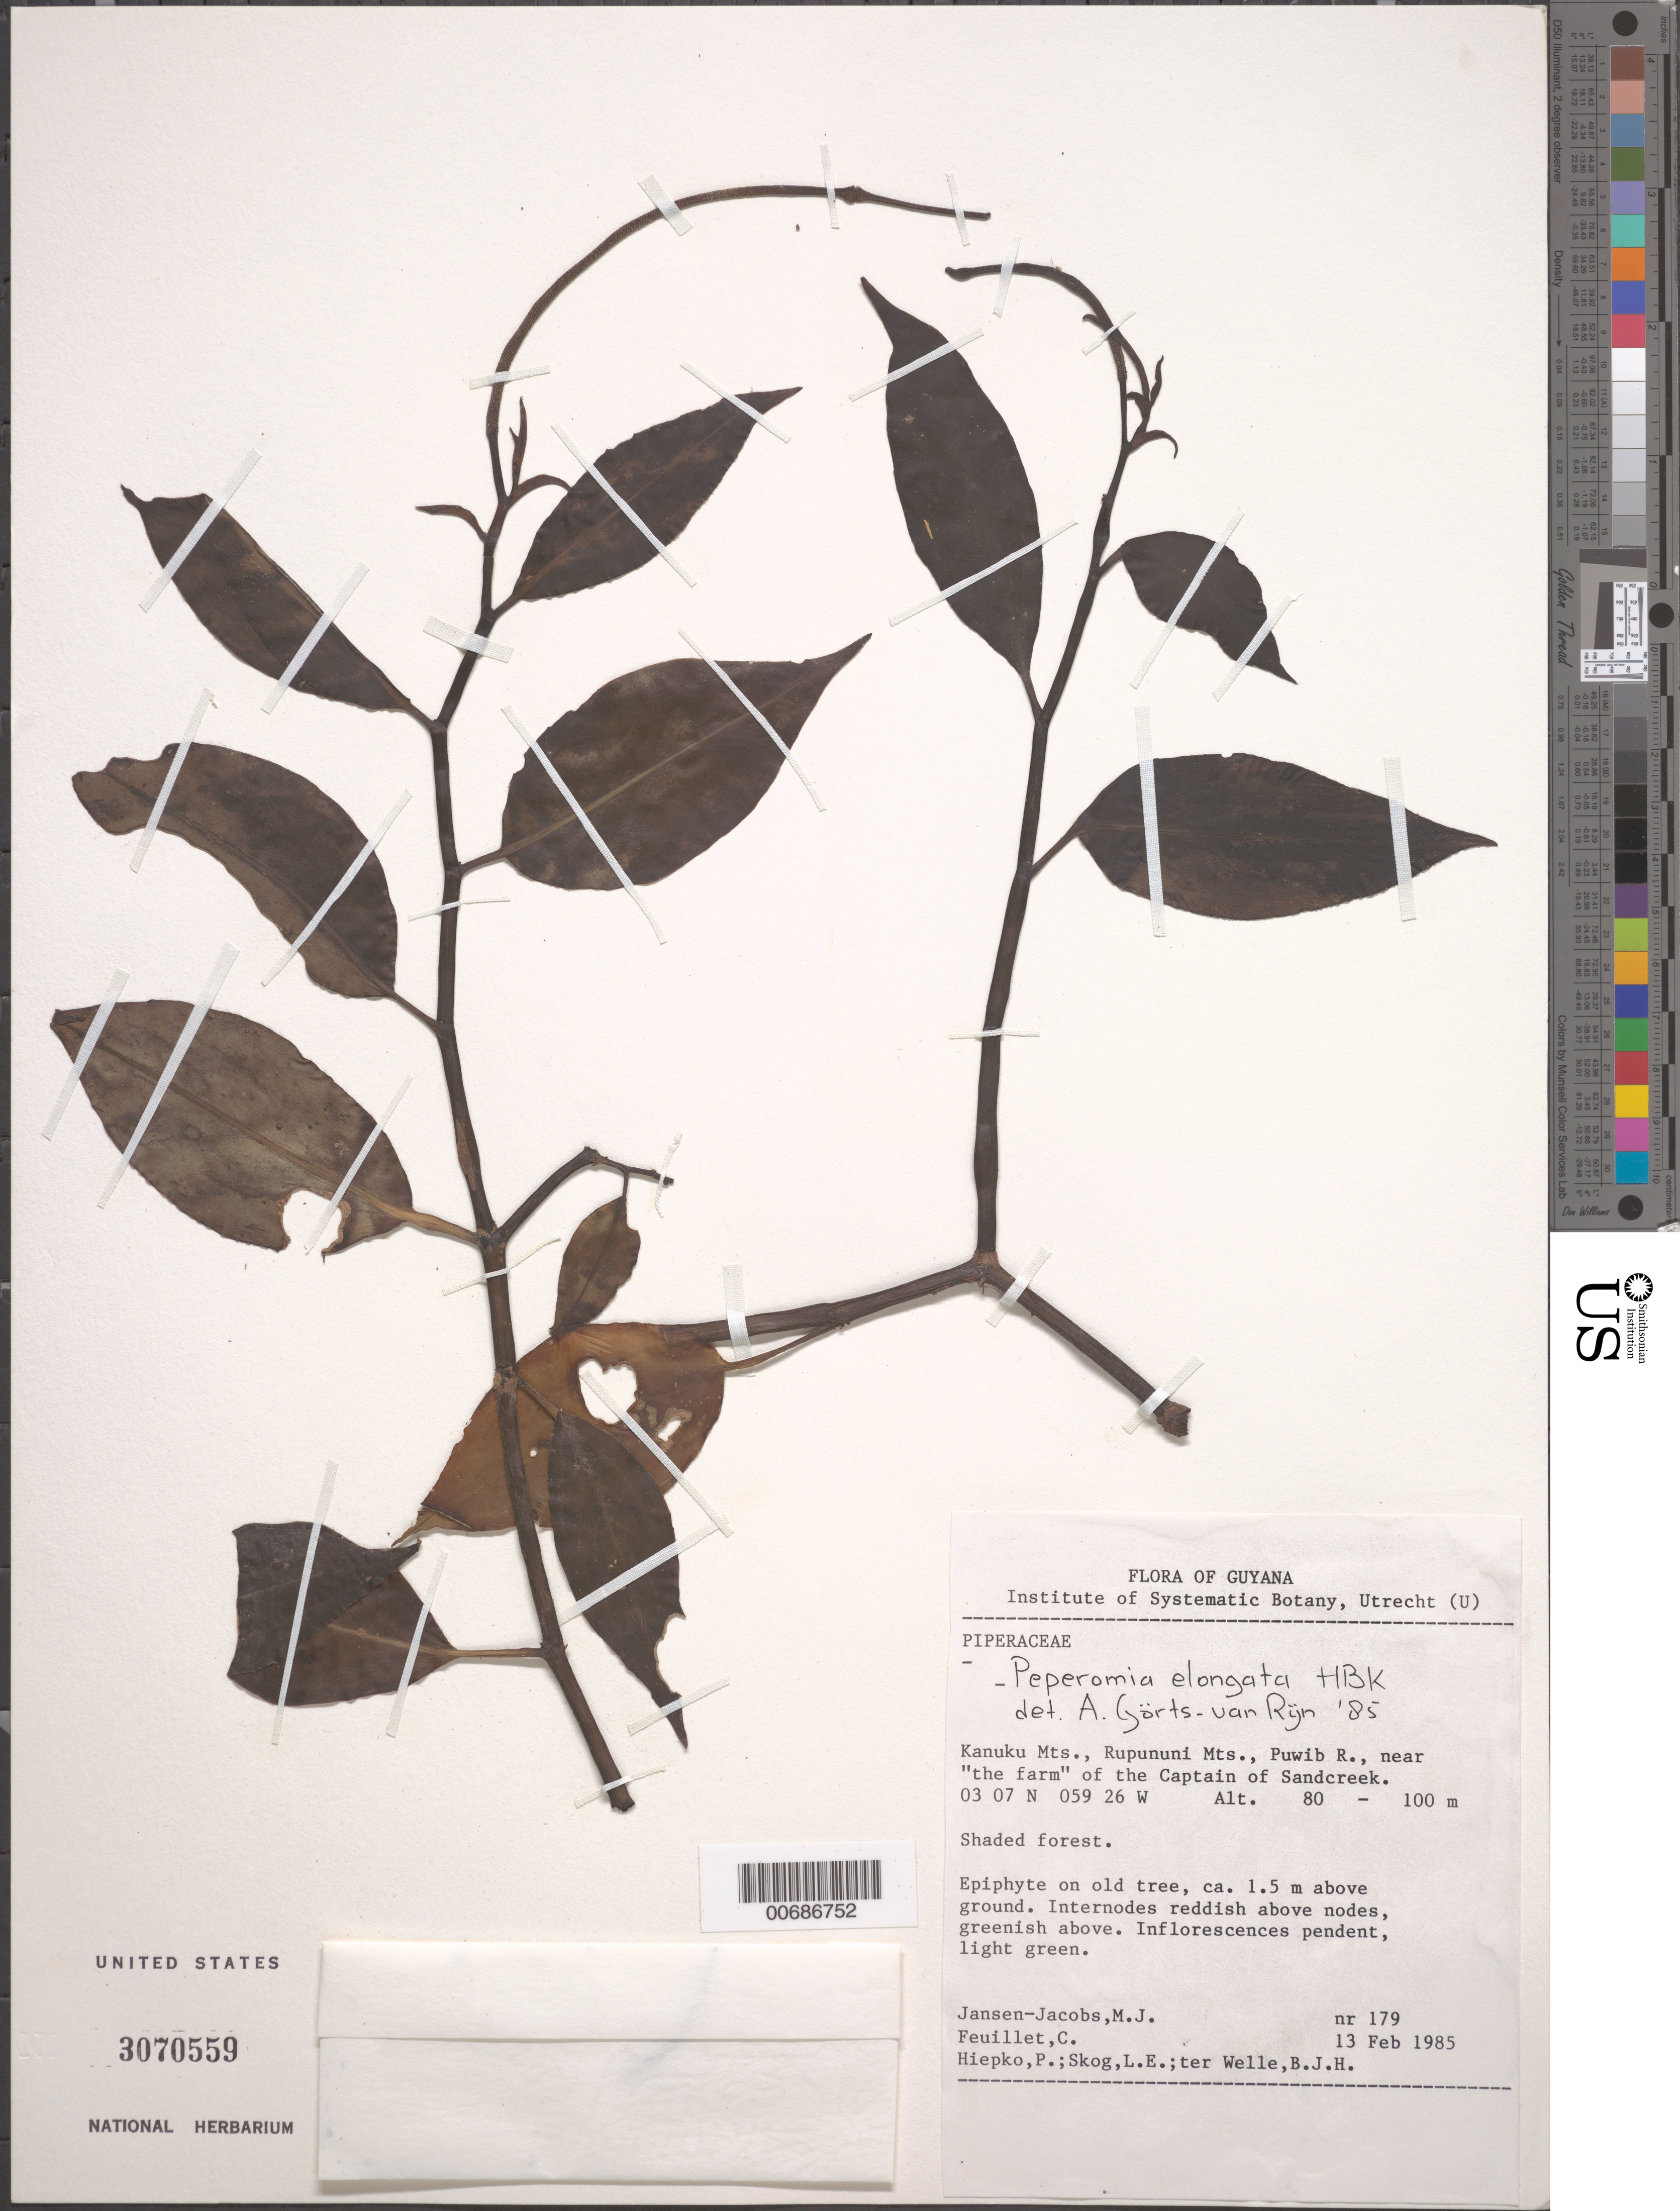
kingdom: Plantae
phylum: Tracheophyta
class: Magnoliopsida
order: Piperales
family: Piperaceae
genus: Peperomia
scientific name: Peperomia elongata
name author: Kunth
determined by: Görts-van Rijn, A. R. A.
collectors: M. J. Jansen-Jacobs, C. Feuillet, P. H. Hiepko, L. E. Skog & B. Welle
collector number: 179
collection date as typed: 13-Feb-85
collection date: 1985-02-13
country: Guyana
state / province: U. Takutu-U. Essequibo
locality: Kanuku Mts., Rupununi R., Puwib R. near "the farm" of the Captain of Sandcreek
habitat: Shaded forest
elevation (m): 80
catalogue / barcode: US 3070559